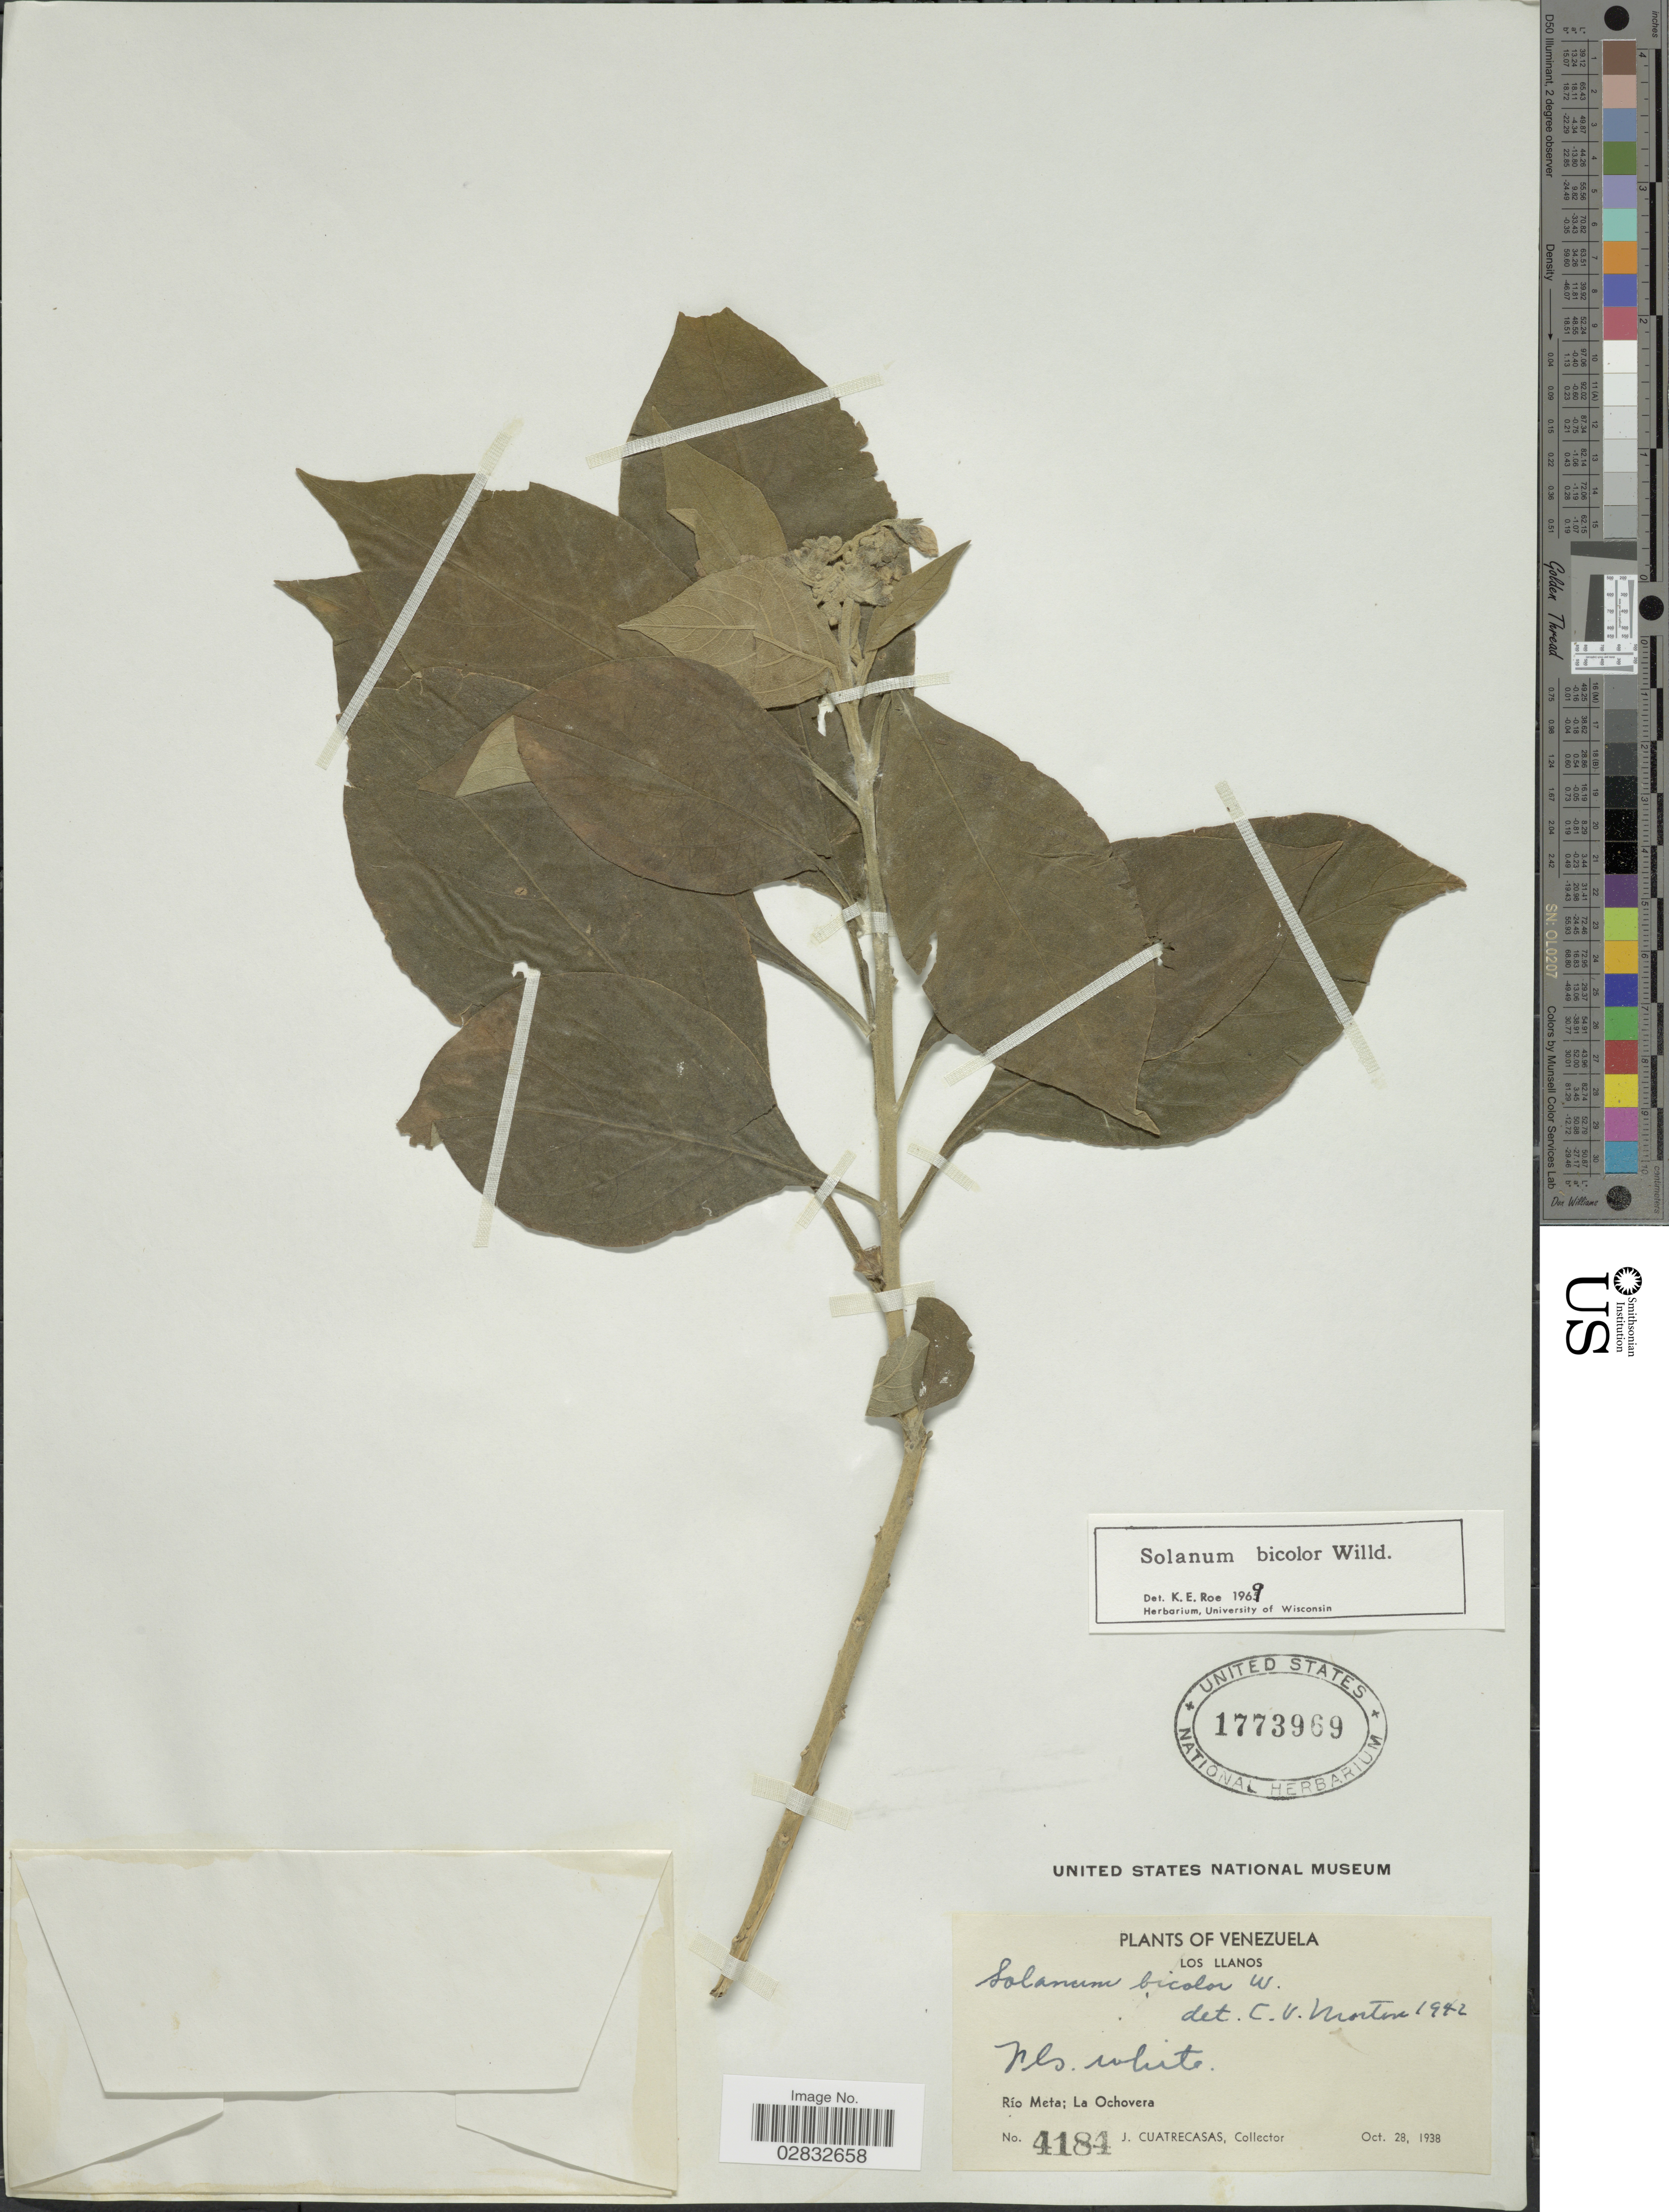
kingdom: Plantae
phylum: Tracheophyta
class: Magnoliopsida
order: Solanales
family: Solanaceae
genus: Solanum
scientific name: Solanum bicolor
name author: Willd. ex Roem. & Schult.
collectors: J. Cuatrecasas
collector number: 4184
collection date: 1938-10-28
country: Venezuela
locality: Los Llanos. Río Meta; La Ochovera.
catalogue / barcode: US 1773969